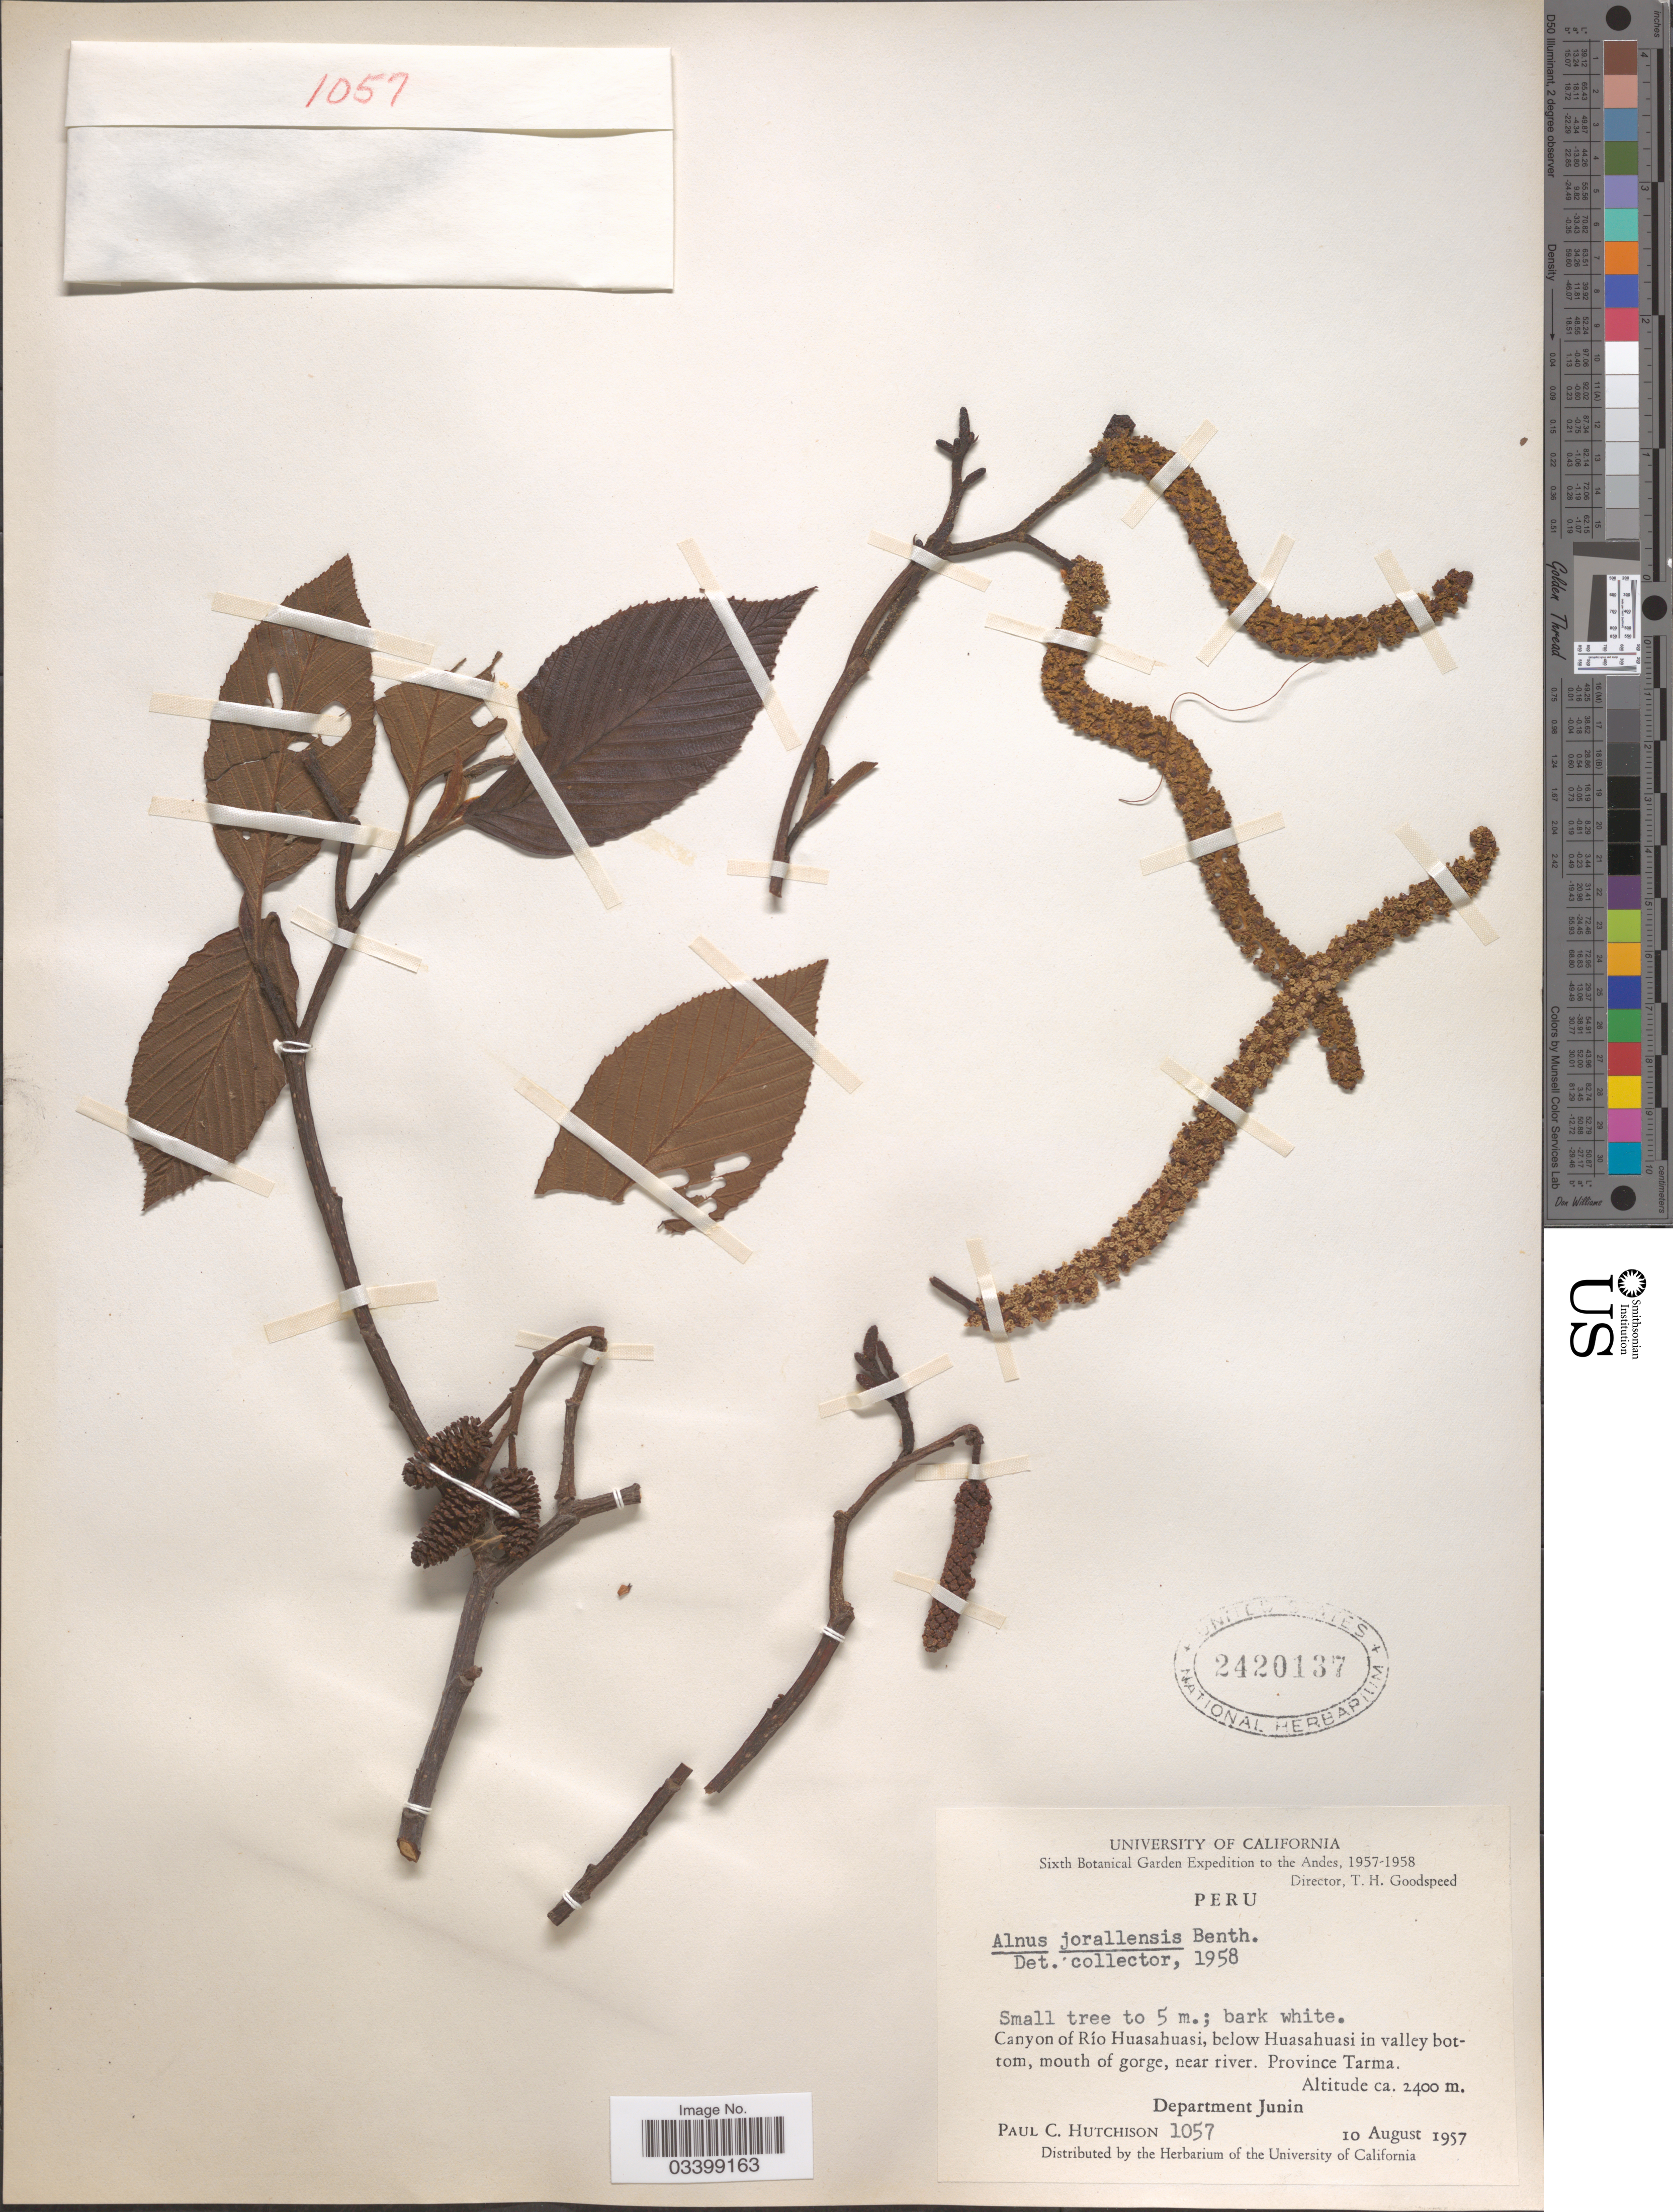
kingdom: Plantae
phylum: Tracheophyta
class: Magnoliopsida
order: Fagales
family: Betulaceae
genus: Alnus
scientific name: Alnus acuminata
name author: Kunth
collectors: P. C. Hutchison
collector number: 1057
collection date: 1957-08-10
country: Peru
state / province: Junín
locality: The Andes. Canyon Río Huasahuasi, below Huasahuasi in valley bottom, mouth of gorge, near river. Province Tarma. Department Junin.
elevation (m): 2400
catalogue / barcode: US 2420137